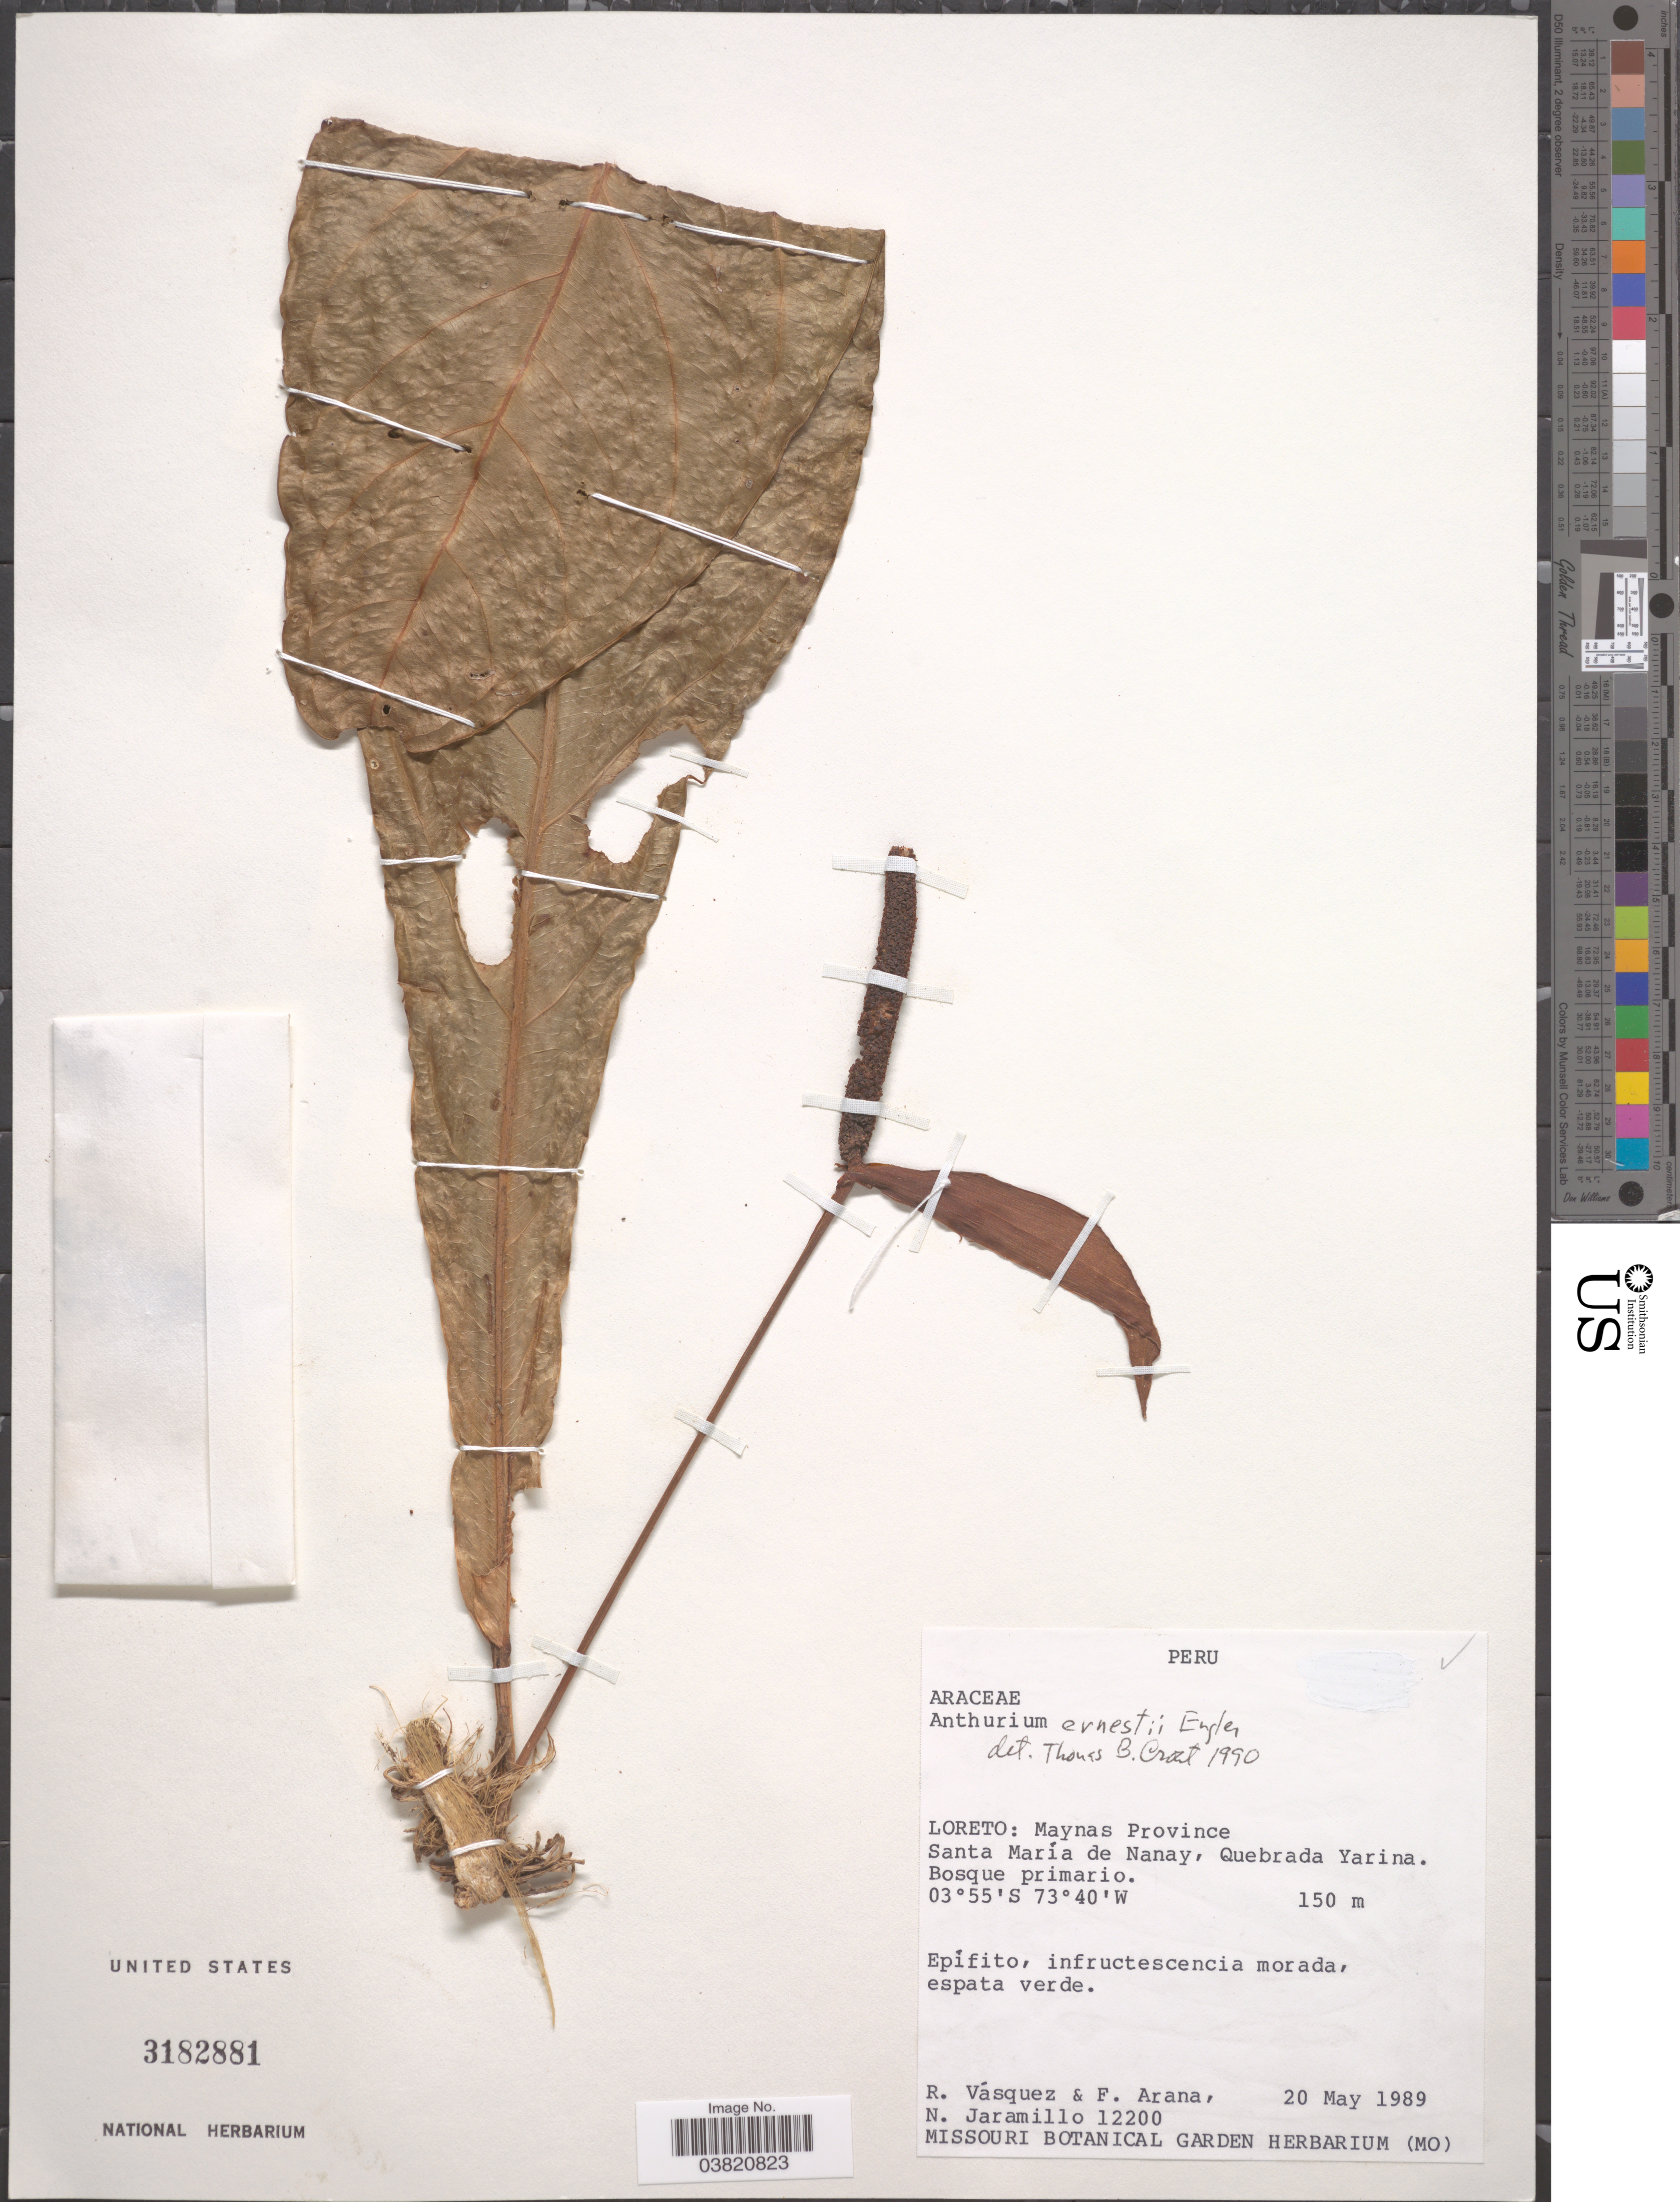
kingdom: Plantae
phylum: Tracheophyta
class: Liliopsida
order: Alismatales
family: Araceae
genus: Anthurium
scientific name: Anthurium eminens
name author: Schott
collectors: R. Vásquez, F. Arana & N. Jaramillo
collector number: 12200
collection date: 1989-05-20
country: Peru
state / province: Loreto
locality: Maynas Province. Santa María de Nanay, Quebrada Yarina.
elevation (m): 150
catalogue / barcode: US 3182881